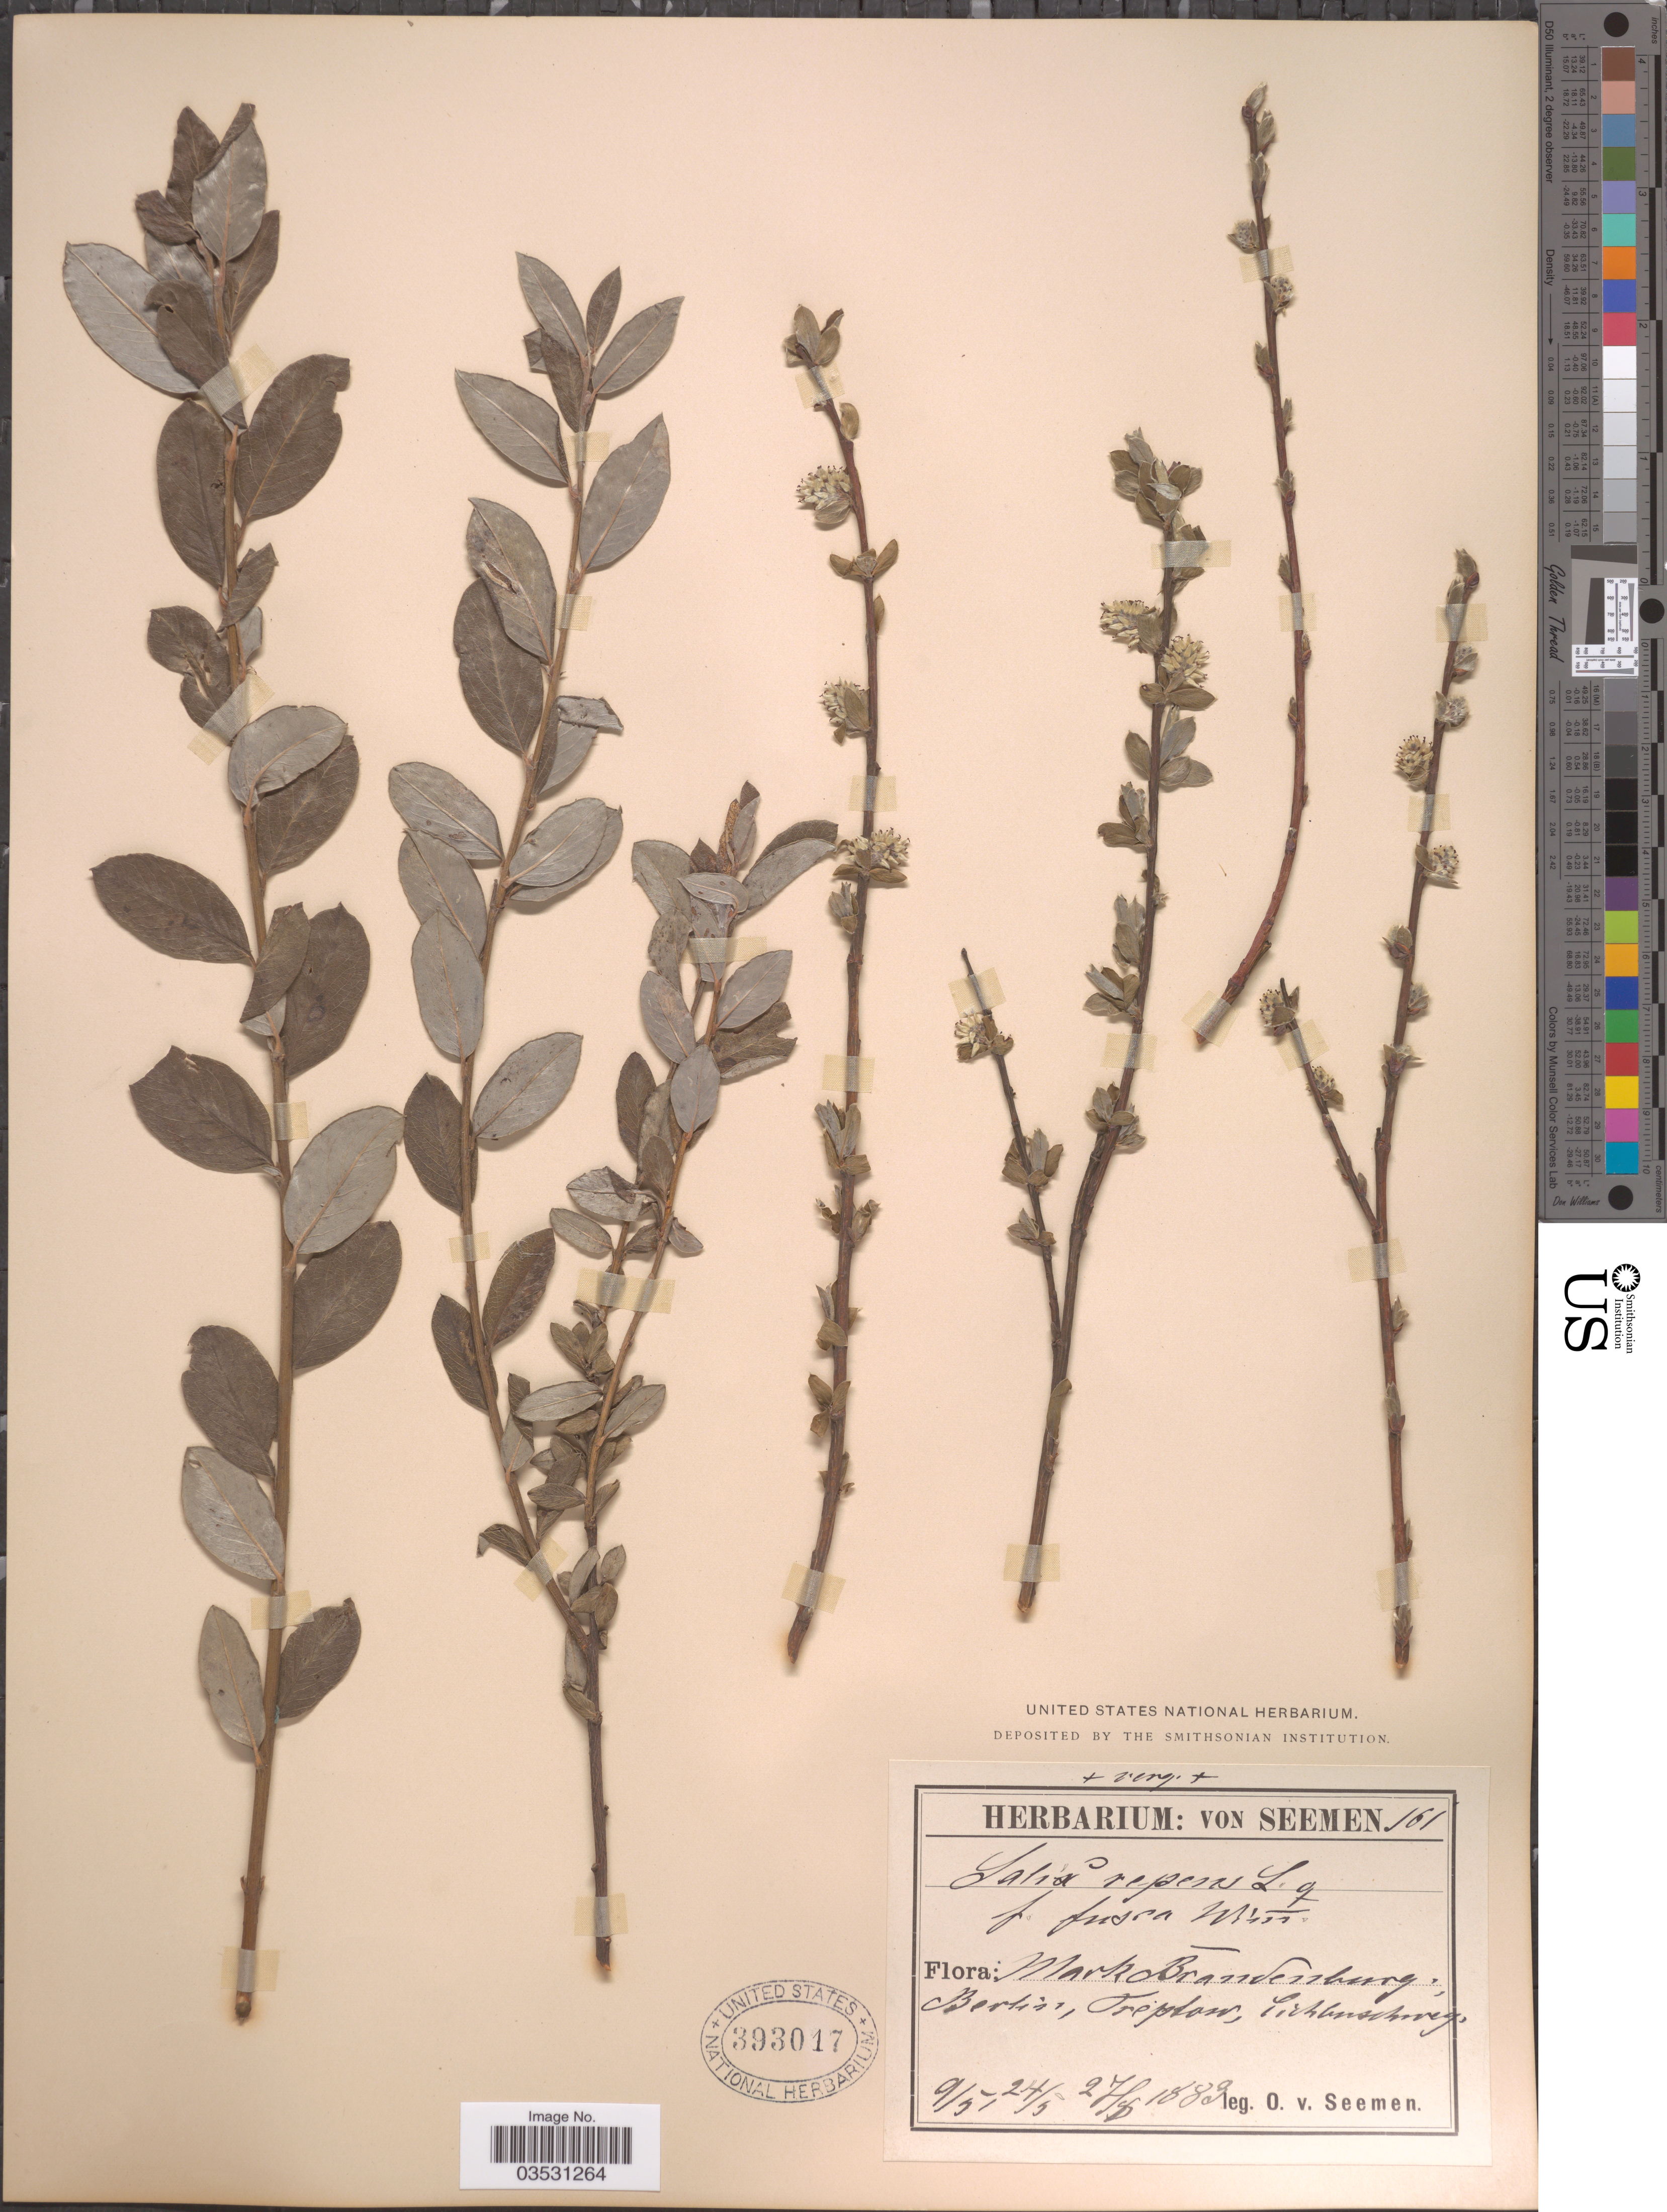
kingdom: Plantae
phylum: Tracheophyta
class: Magnoliopsida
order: Malpighiales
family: Salicaceae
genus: Salix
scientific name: Salix repens f. fusca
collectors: K. O. von Seemen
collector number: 161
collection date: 1883-05-09/1883-08-27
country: Germany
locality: Mark Brandenburg. Berlin, Treptow, Eichbuschweg.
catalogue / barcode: US 393017